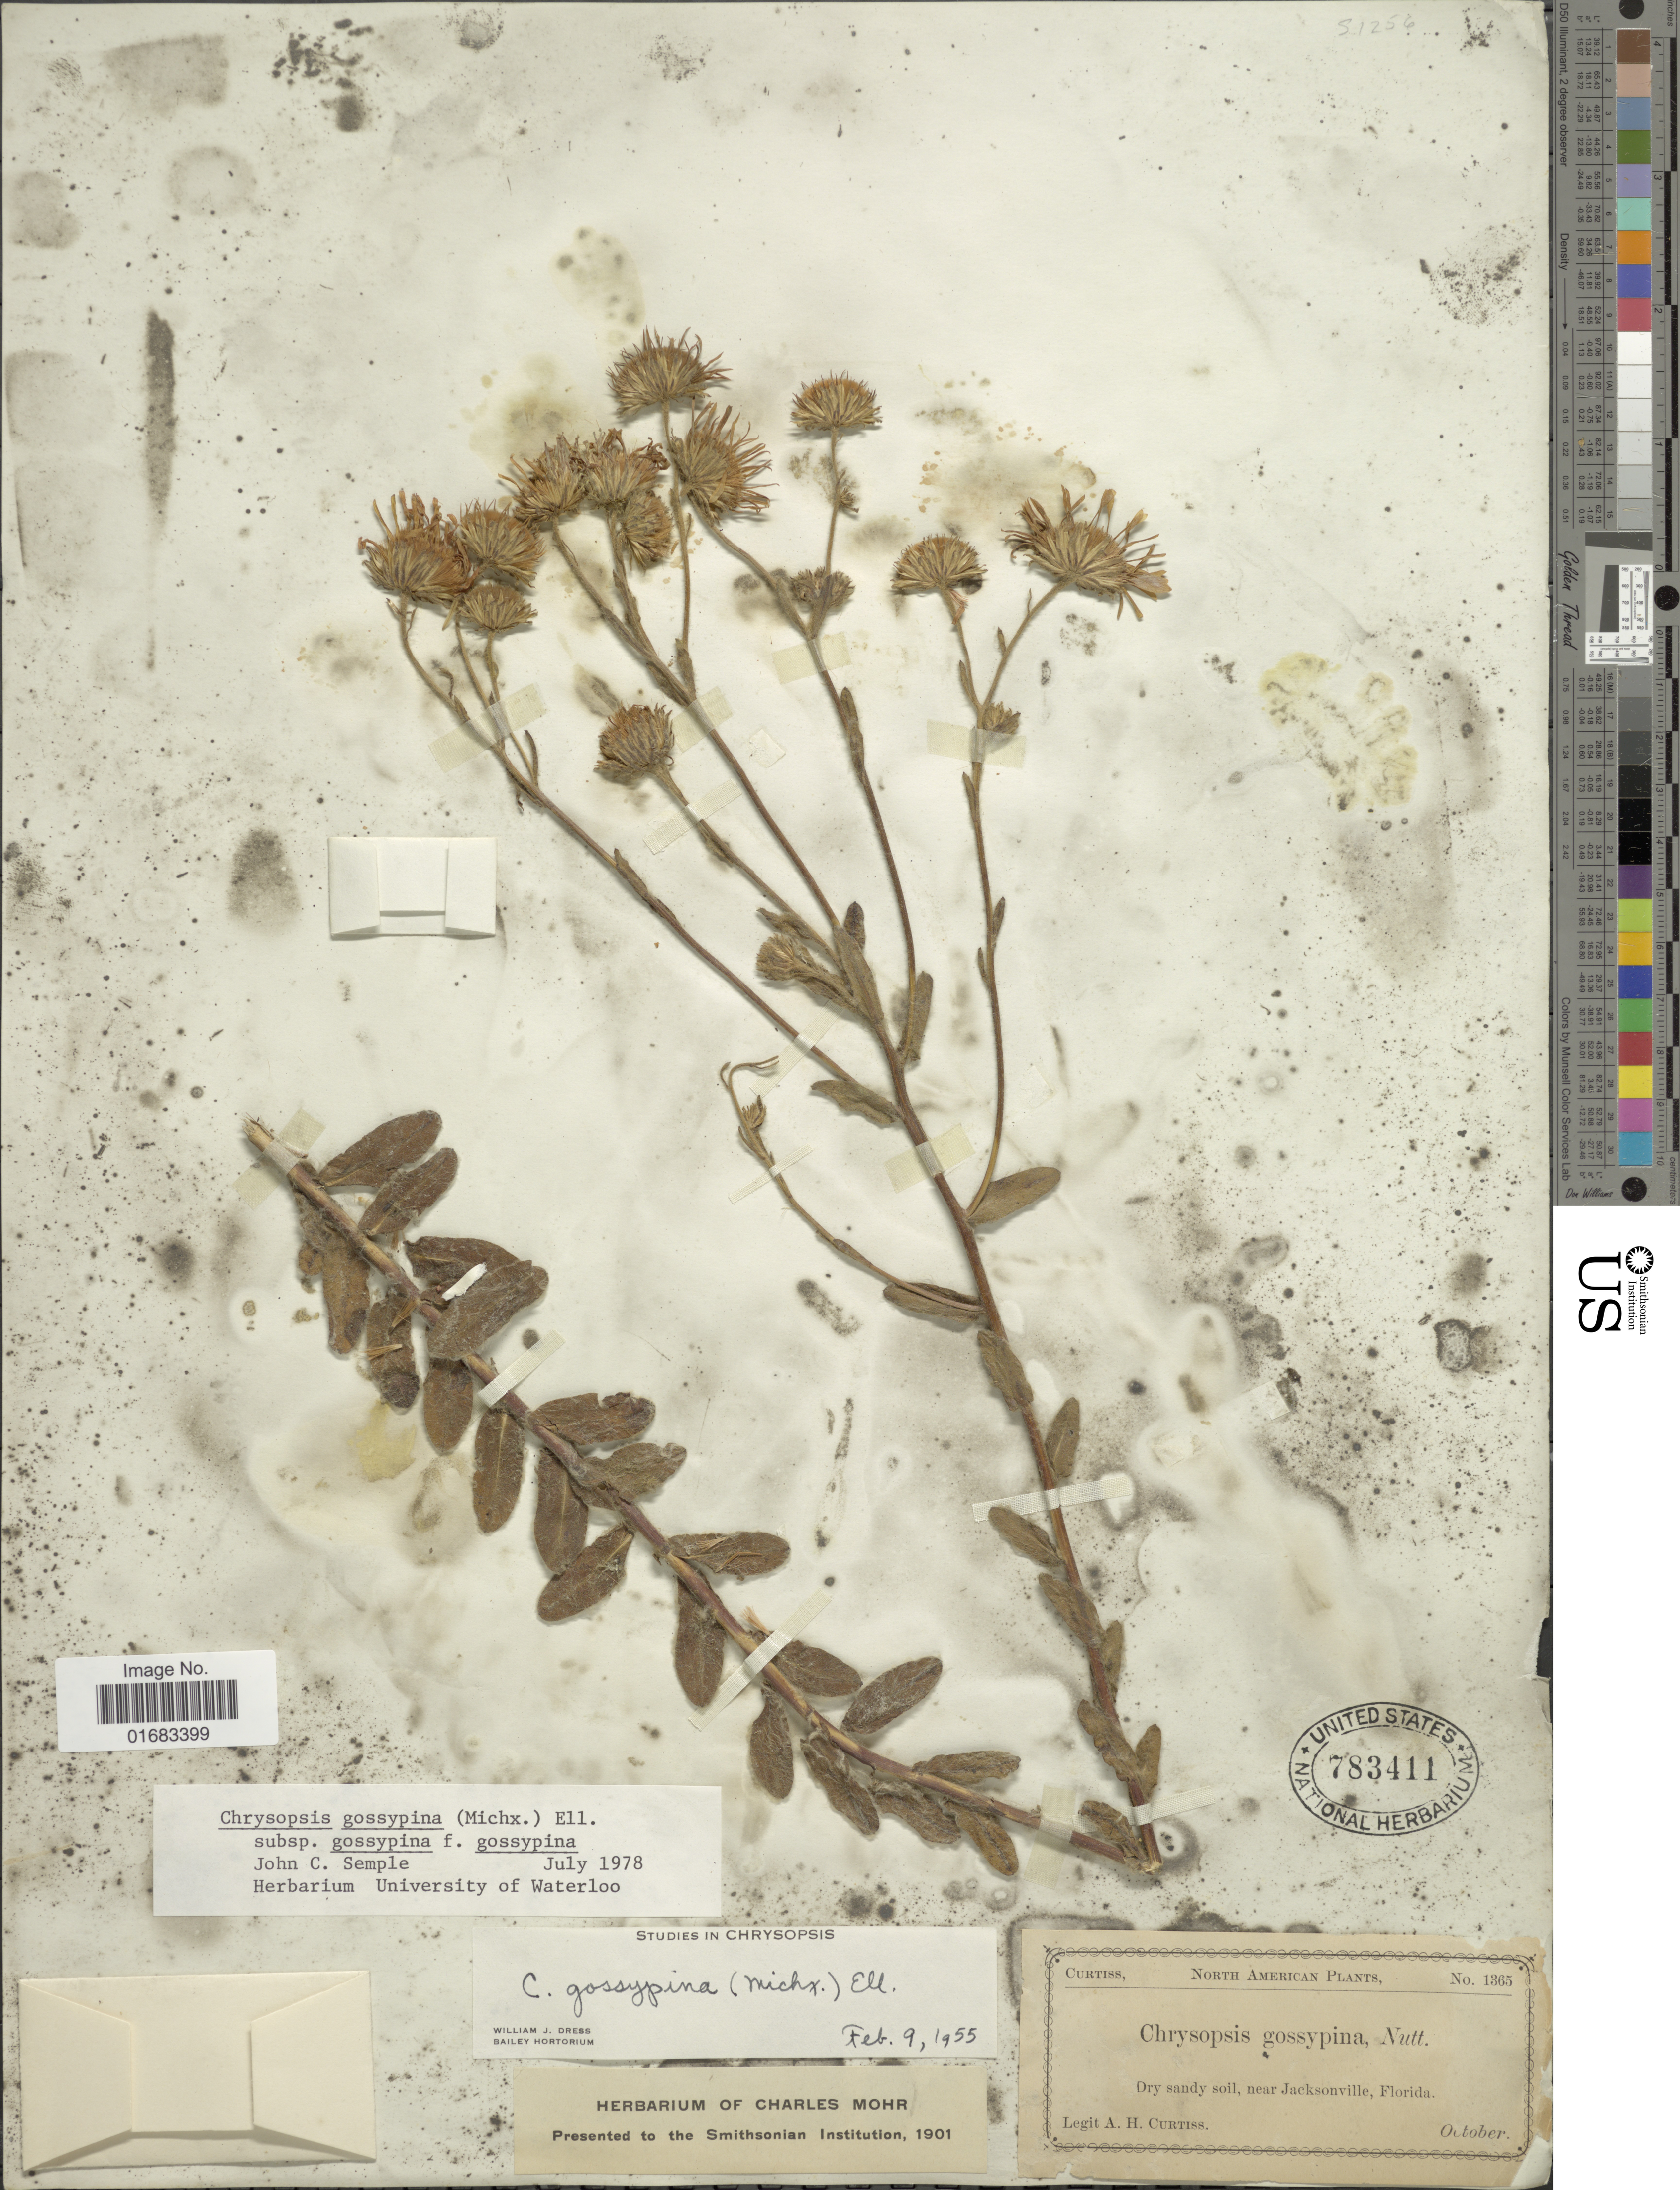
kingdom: Plantae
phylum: Tracheophyta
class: Magnoliopsida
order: Asterales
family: Asteraceae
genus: Chrysopsis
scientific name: Chrysopsis gossypina f. gossypina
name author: (Michx.) Elliott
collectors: A. H. Curtiss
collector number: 1365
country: United States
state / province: Florida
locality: Florida, near Jacksonville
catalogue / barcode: US 783411